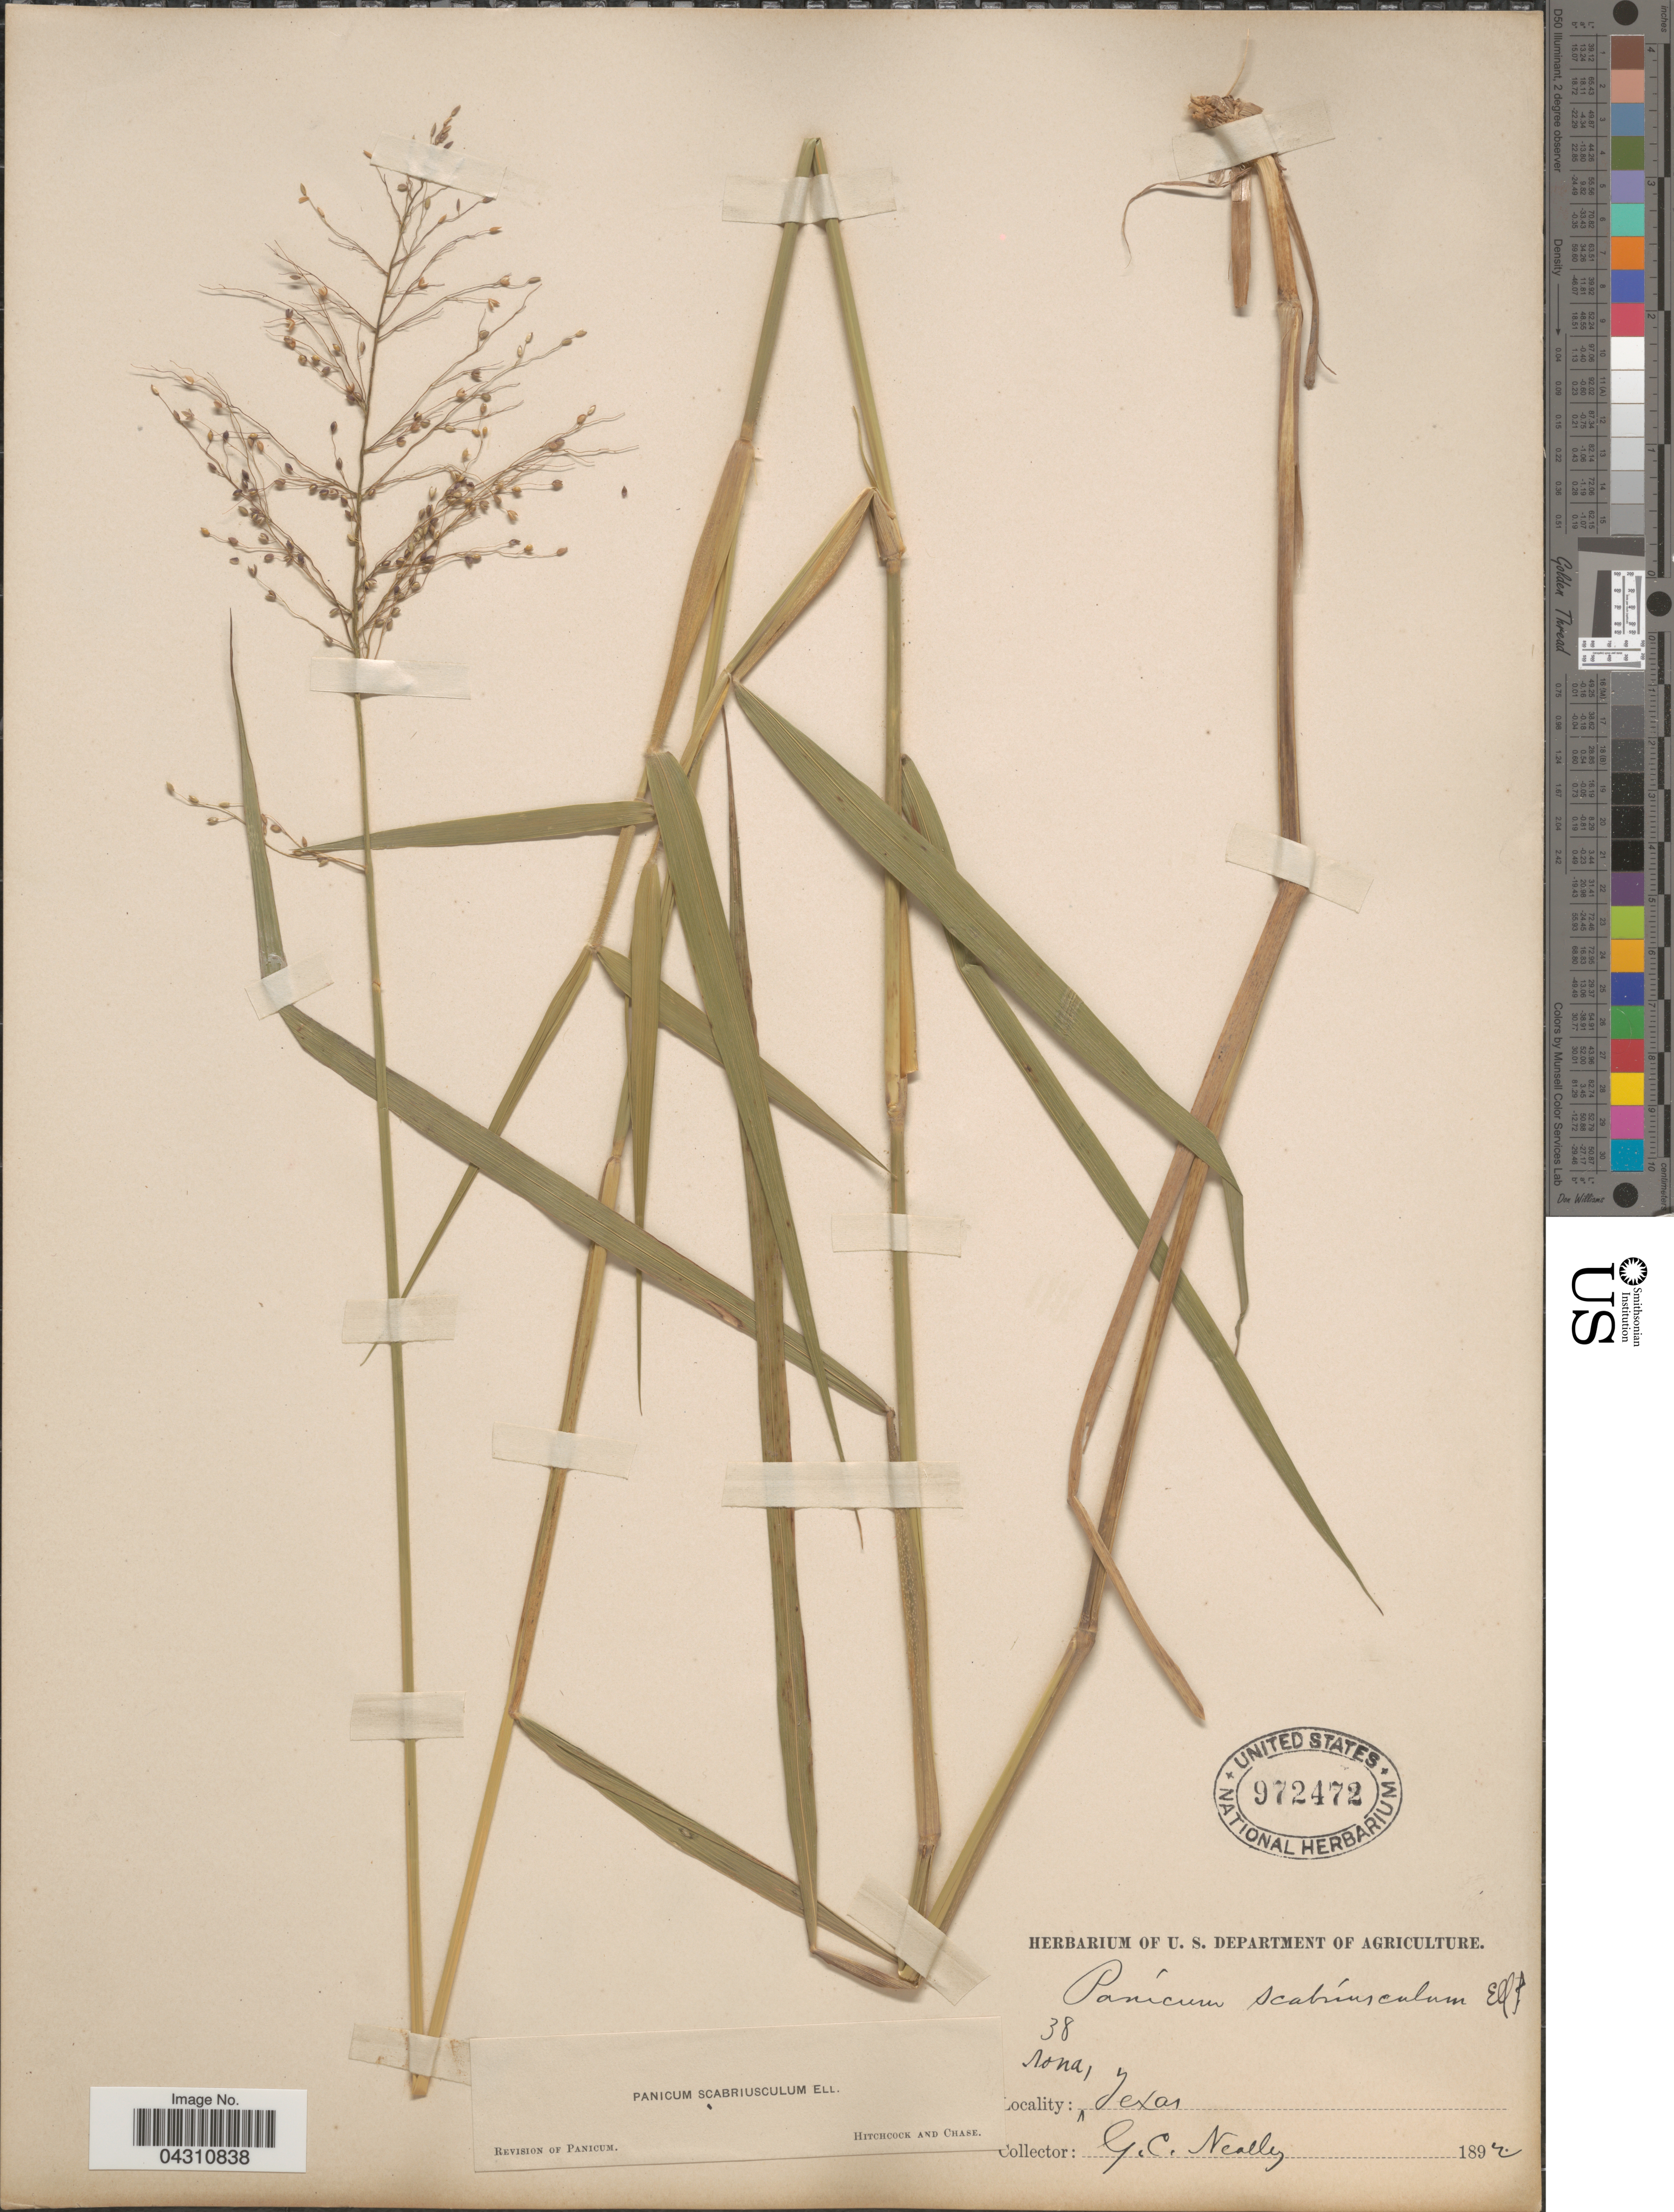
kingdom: Plantae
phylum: Tracheophyta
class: Liliopsida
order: Poales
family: Poaceae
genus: Dichanthelium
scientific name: Dichanthelium scabriusculum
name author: (Elliott) Gould & C.A. Clark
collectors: G. C. Nealley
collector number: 38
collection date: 1892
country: United States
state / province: Texas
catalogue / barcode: US 972472